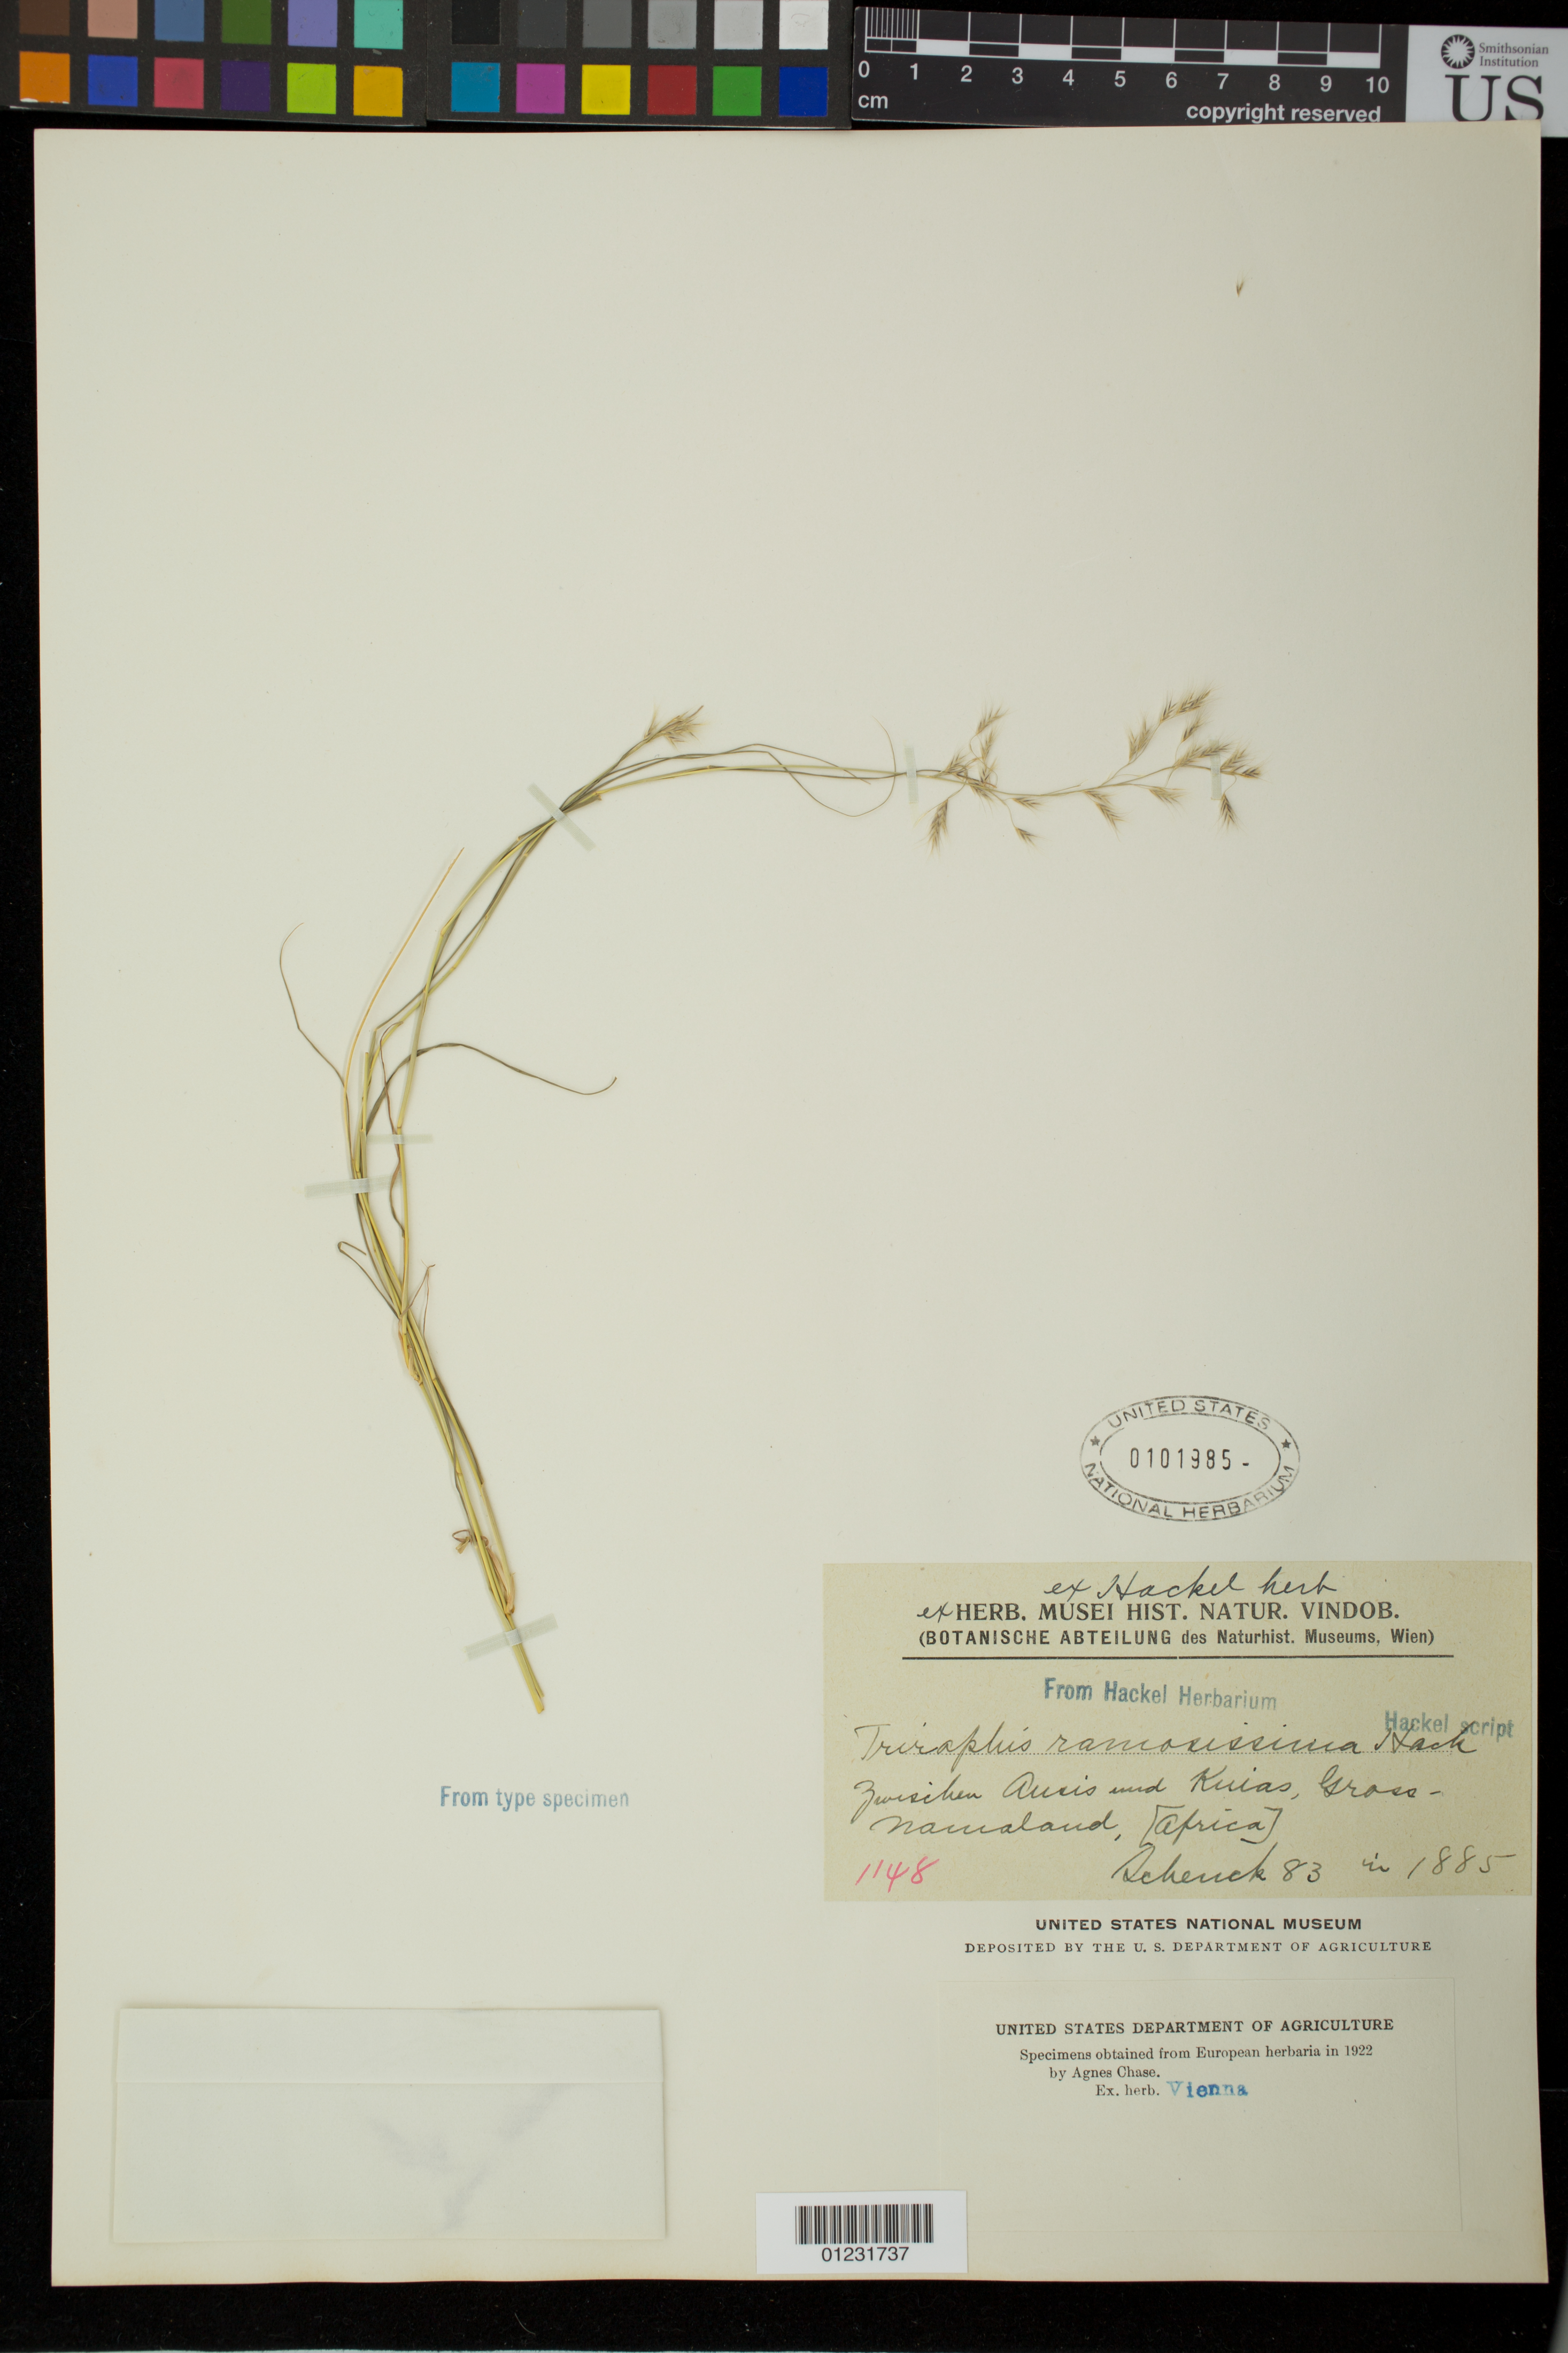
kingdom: Plantae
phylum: Tracheophyta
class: Liliopsida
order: Poales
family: Poaceae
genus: Triraphis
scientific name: Triraphis ramosissima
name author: Hack.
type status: Type Collection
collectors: Schenck, --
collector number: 83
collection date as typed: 1885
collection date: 1885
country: Namibia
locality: zwischen Ausis und Kuias, Gross-namaland.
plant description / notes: Fragmentary material of type specimen ex herb. Vienna.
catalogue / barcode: US 101985